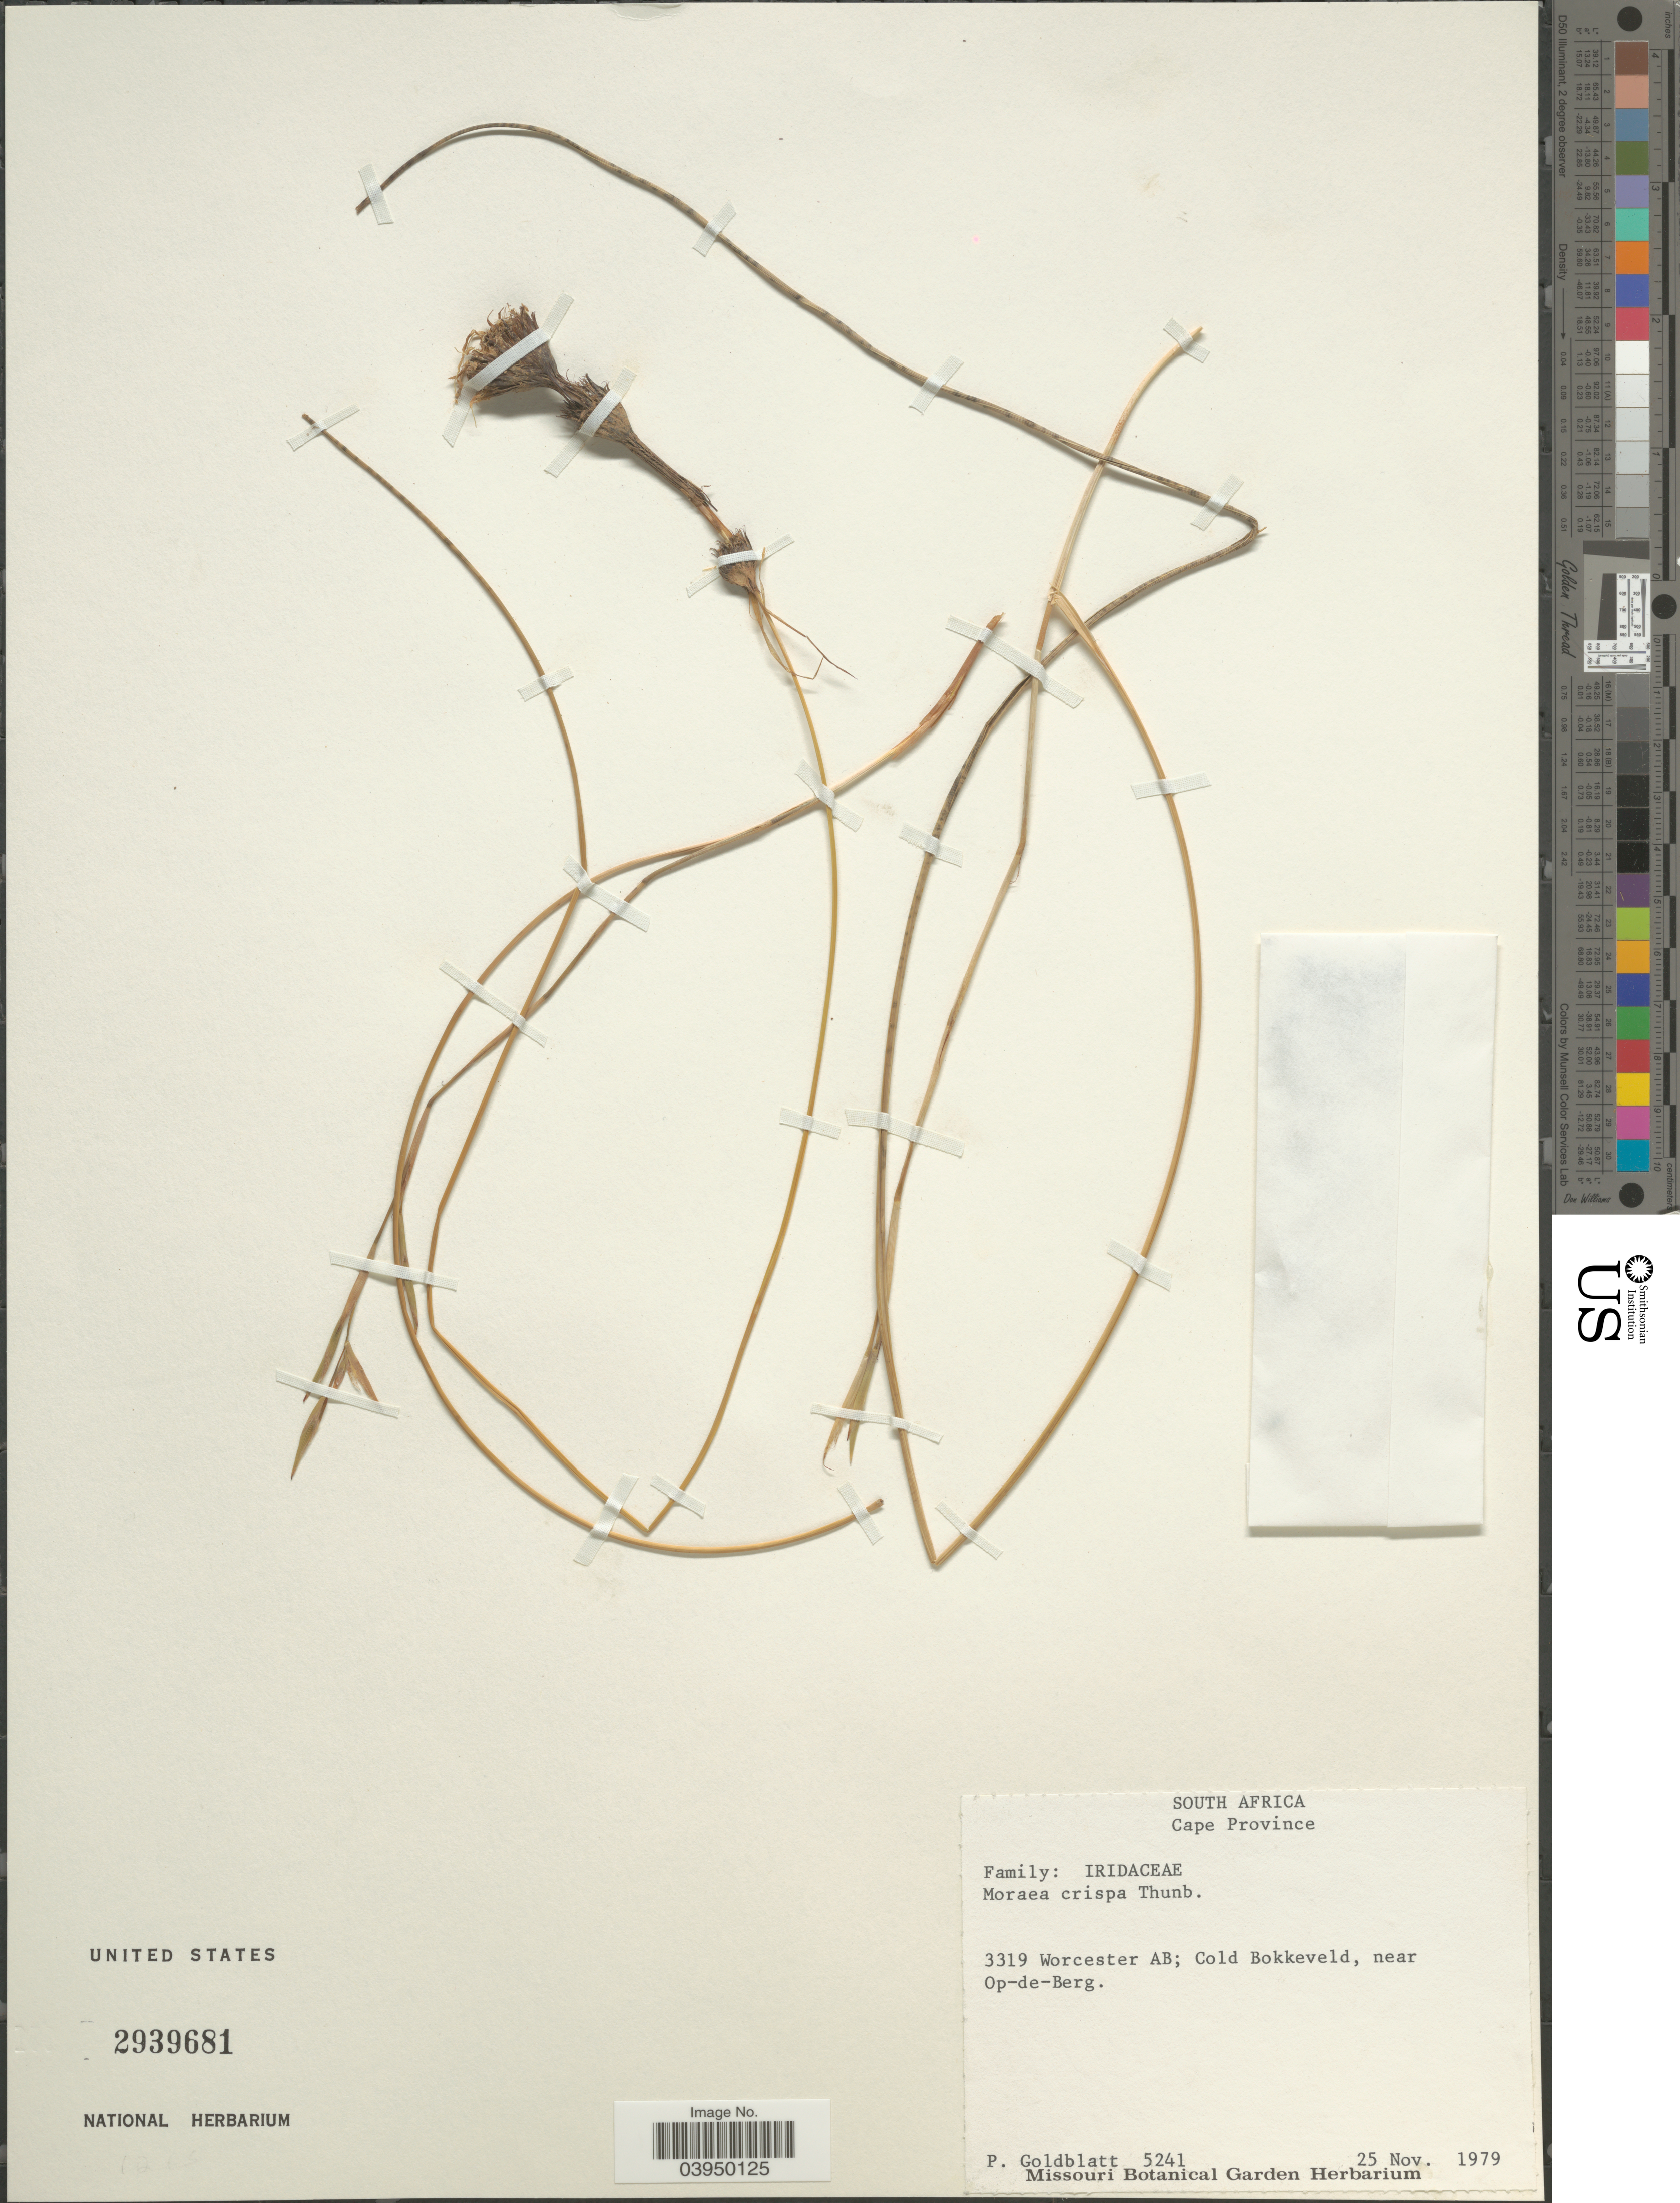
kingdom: Plantae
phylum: Tracheophyta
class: Liliopsida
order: Asparagales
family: Iridaceae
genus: Moraea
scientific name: Moraea crispa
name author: Thunb.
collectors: P. Goldblatt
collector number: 5241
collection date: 1979-11-25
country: South Africa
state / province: Western Cape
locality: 3319 Worcester AB; Cold Bokkeveld, near Op-de-Berg.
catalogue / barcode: US 2939681